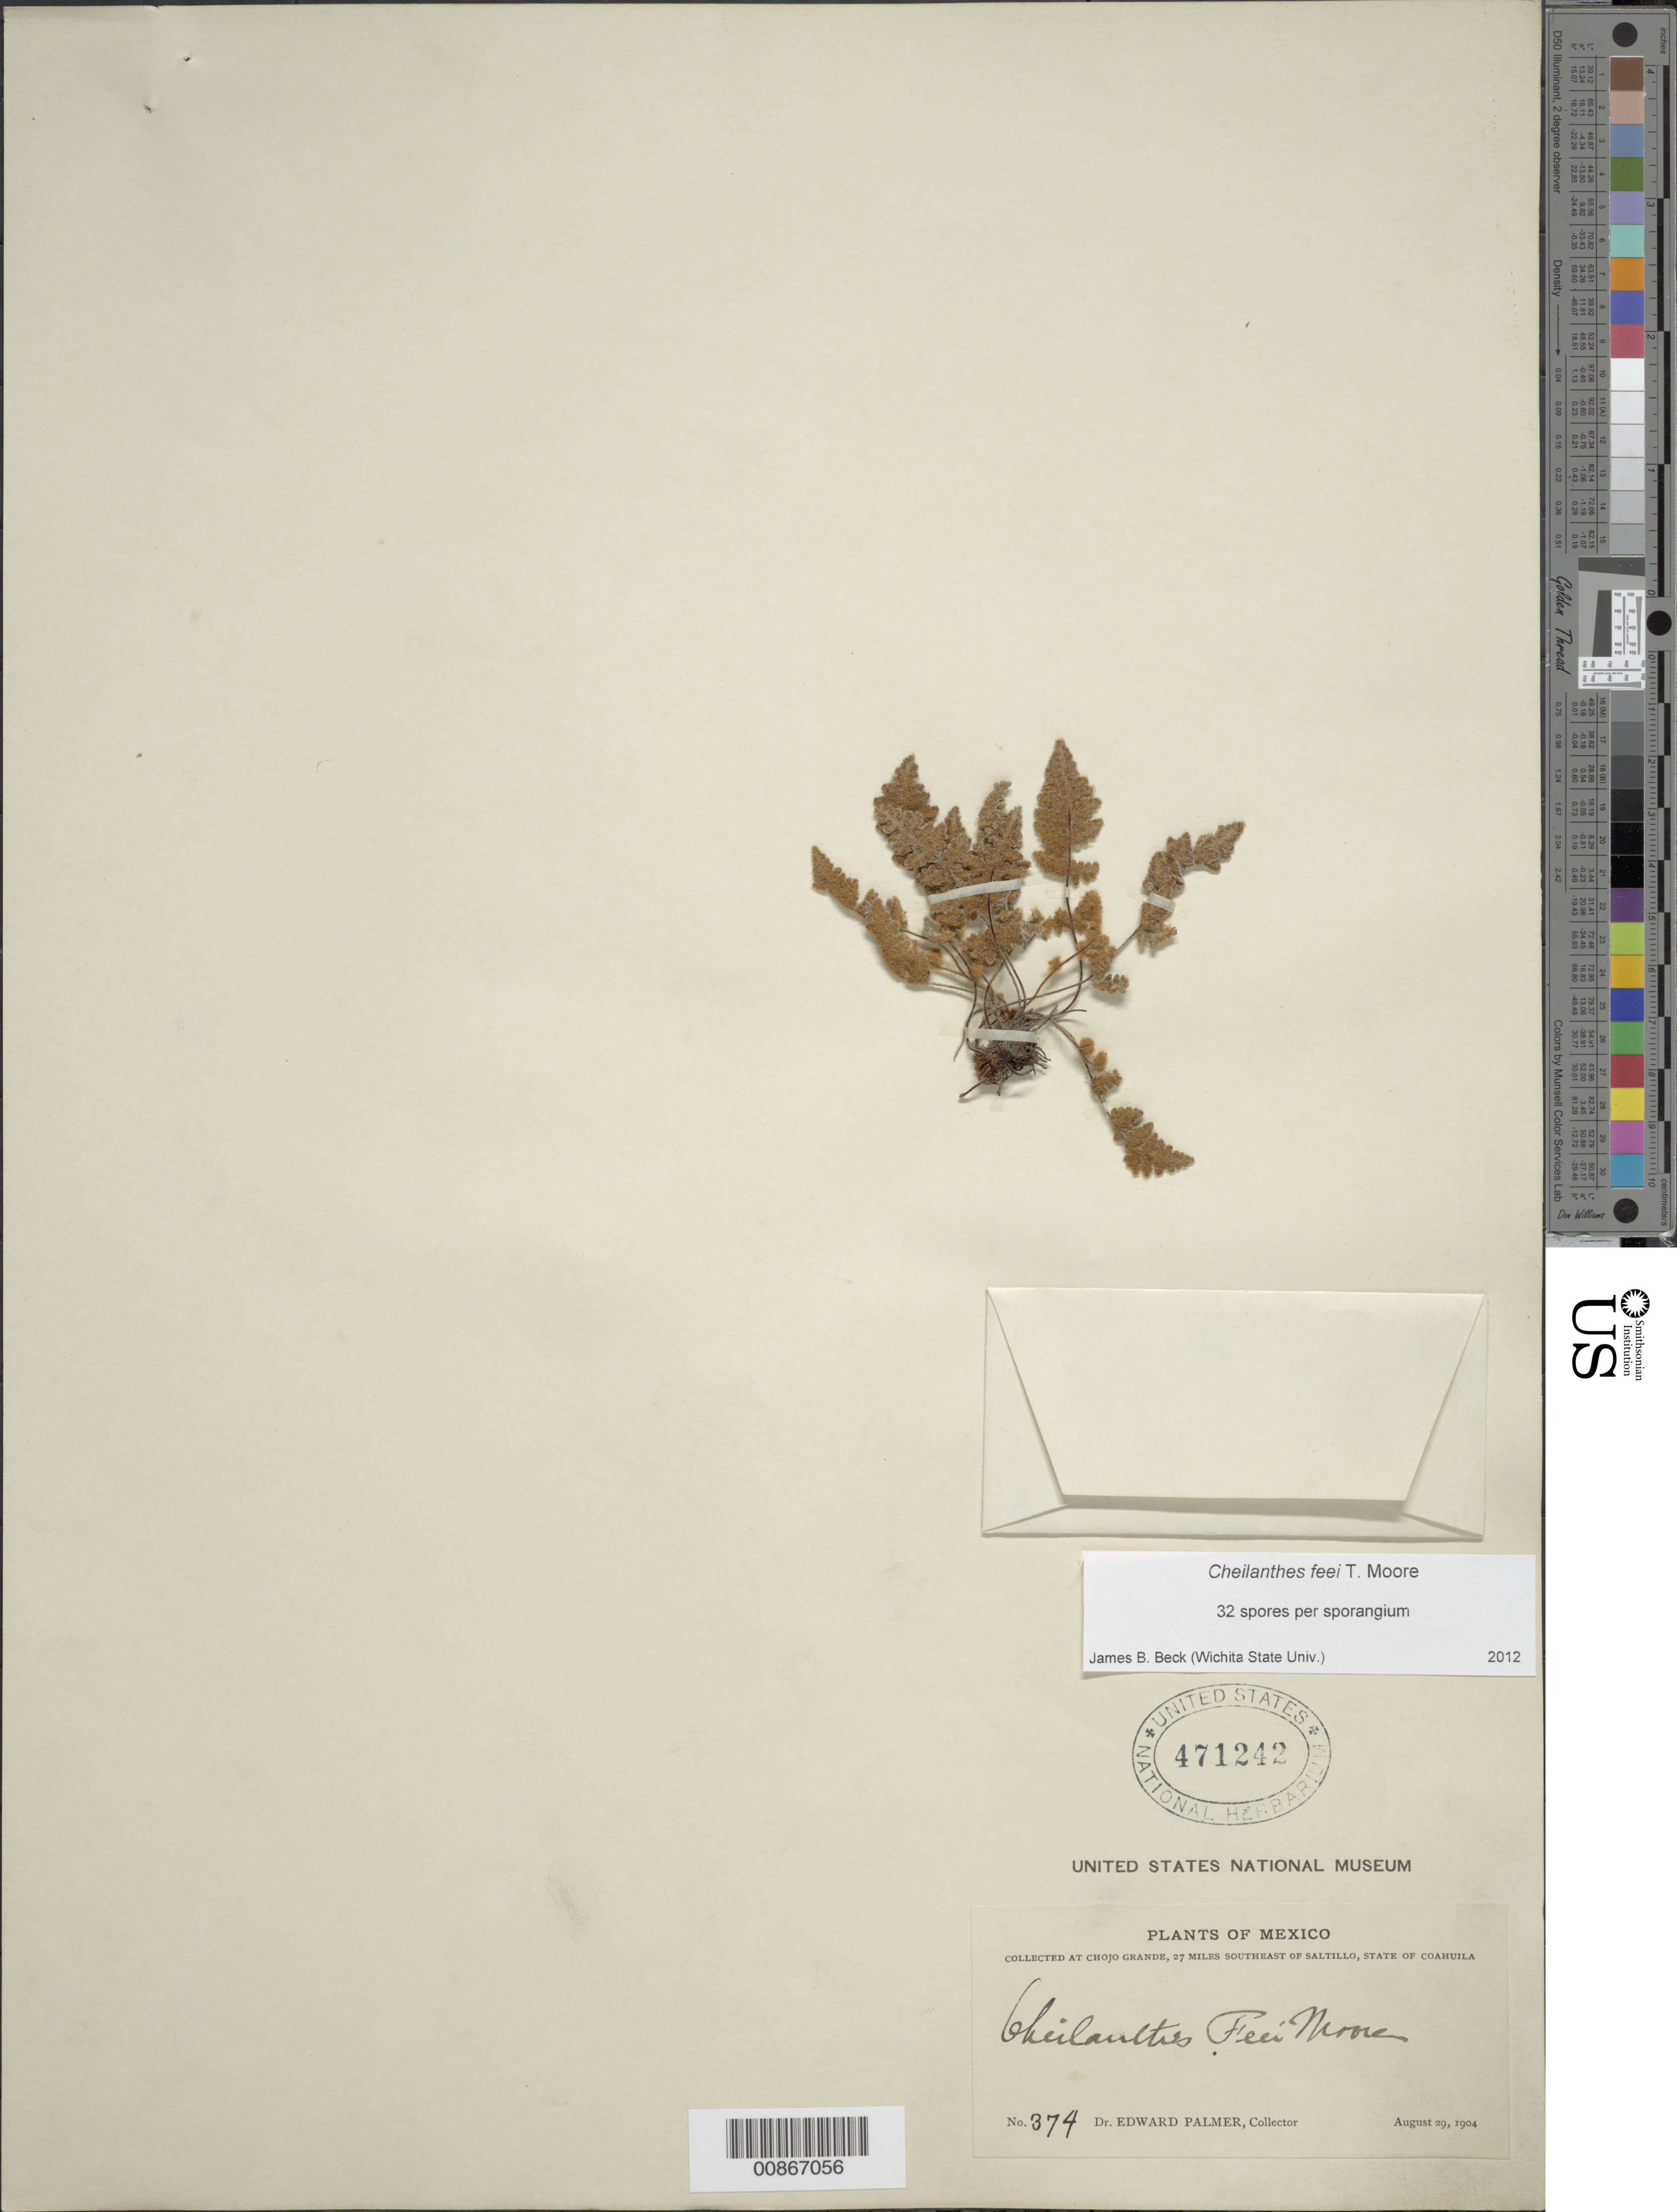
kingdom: Plantae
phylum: Tracheophyta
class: Polypodiopsida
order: Polypodiales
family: Pteridaceae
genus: Cheilanthes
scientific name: Cheilanthes gracilis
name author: (Fée) Mett. ex Riehl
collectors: E. Palmer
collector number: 374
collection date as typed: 29 Aug 1904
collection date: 1904-08-29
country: Mexico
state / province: Coahuila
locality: Chojo Grande, 27 miles southeast of Saltillo, Coahuila.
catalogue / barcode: US 471242